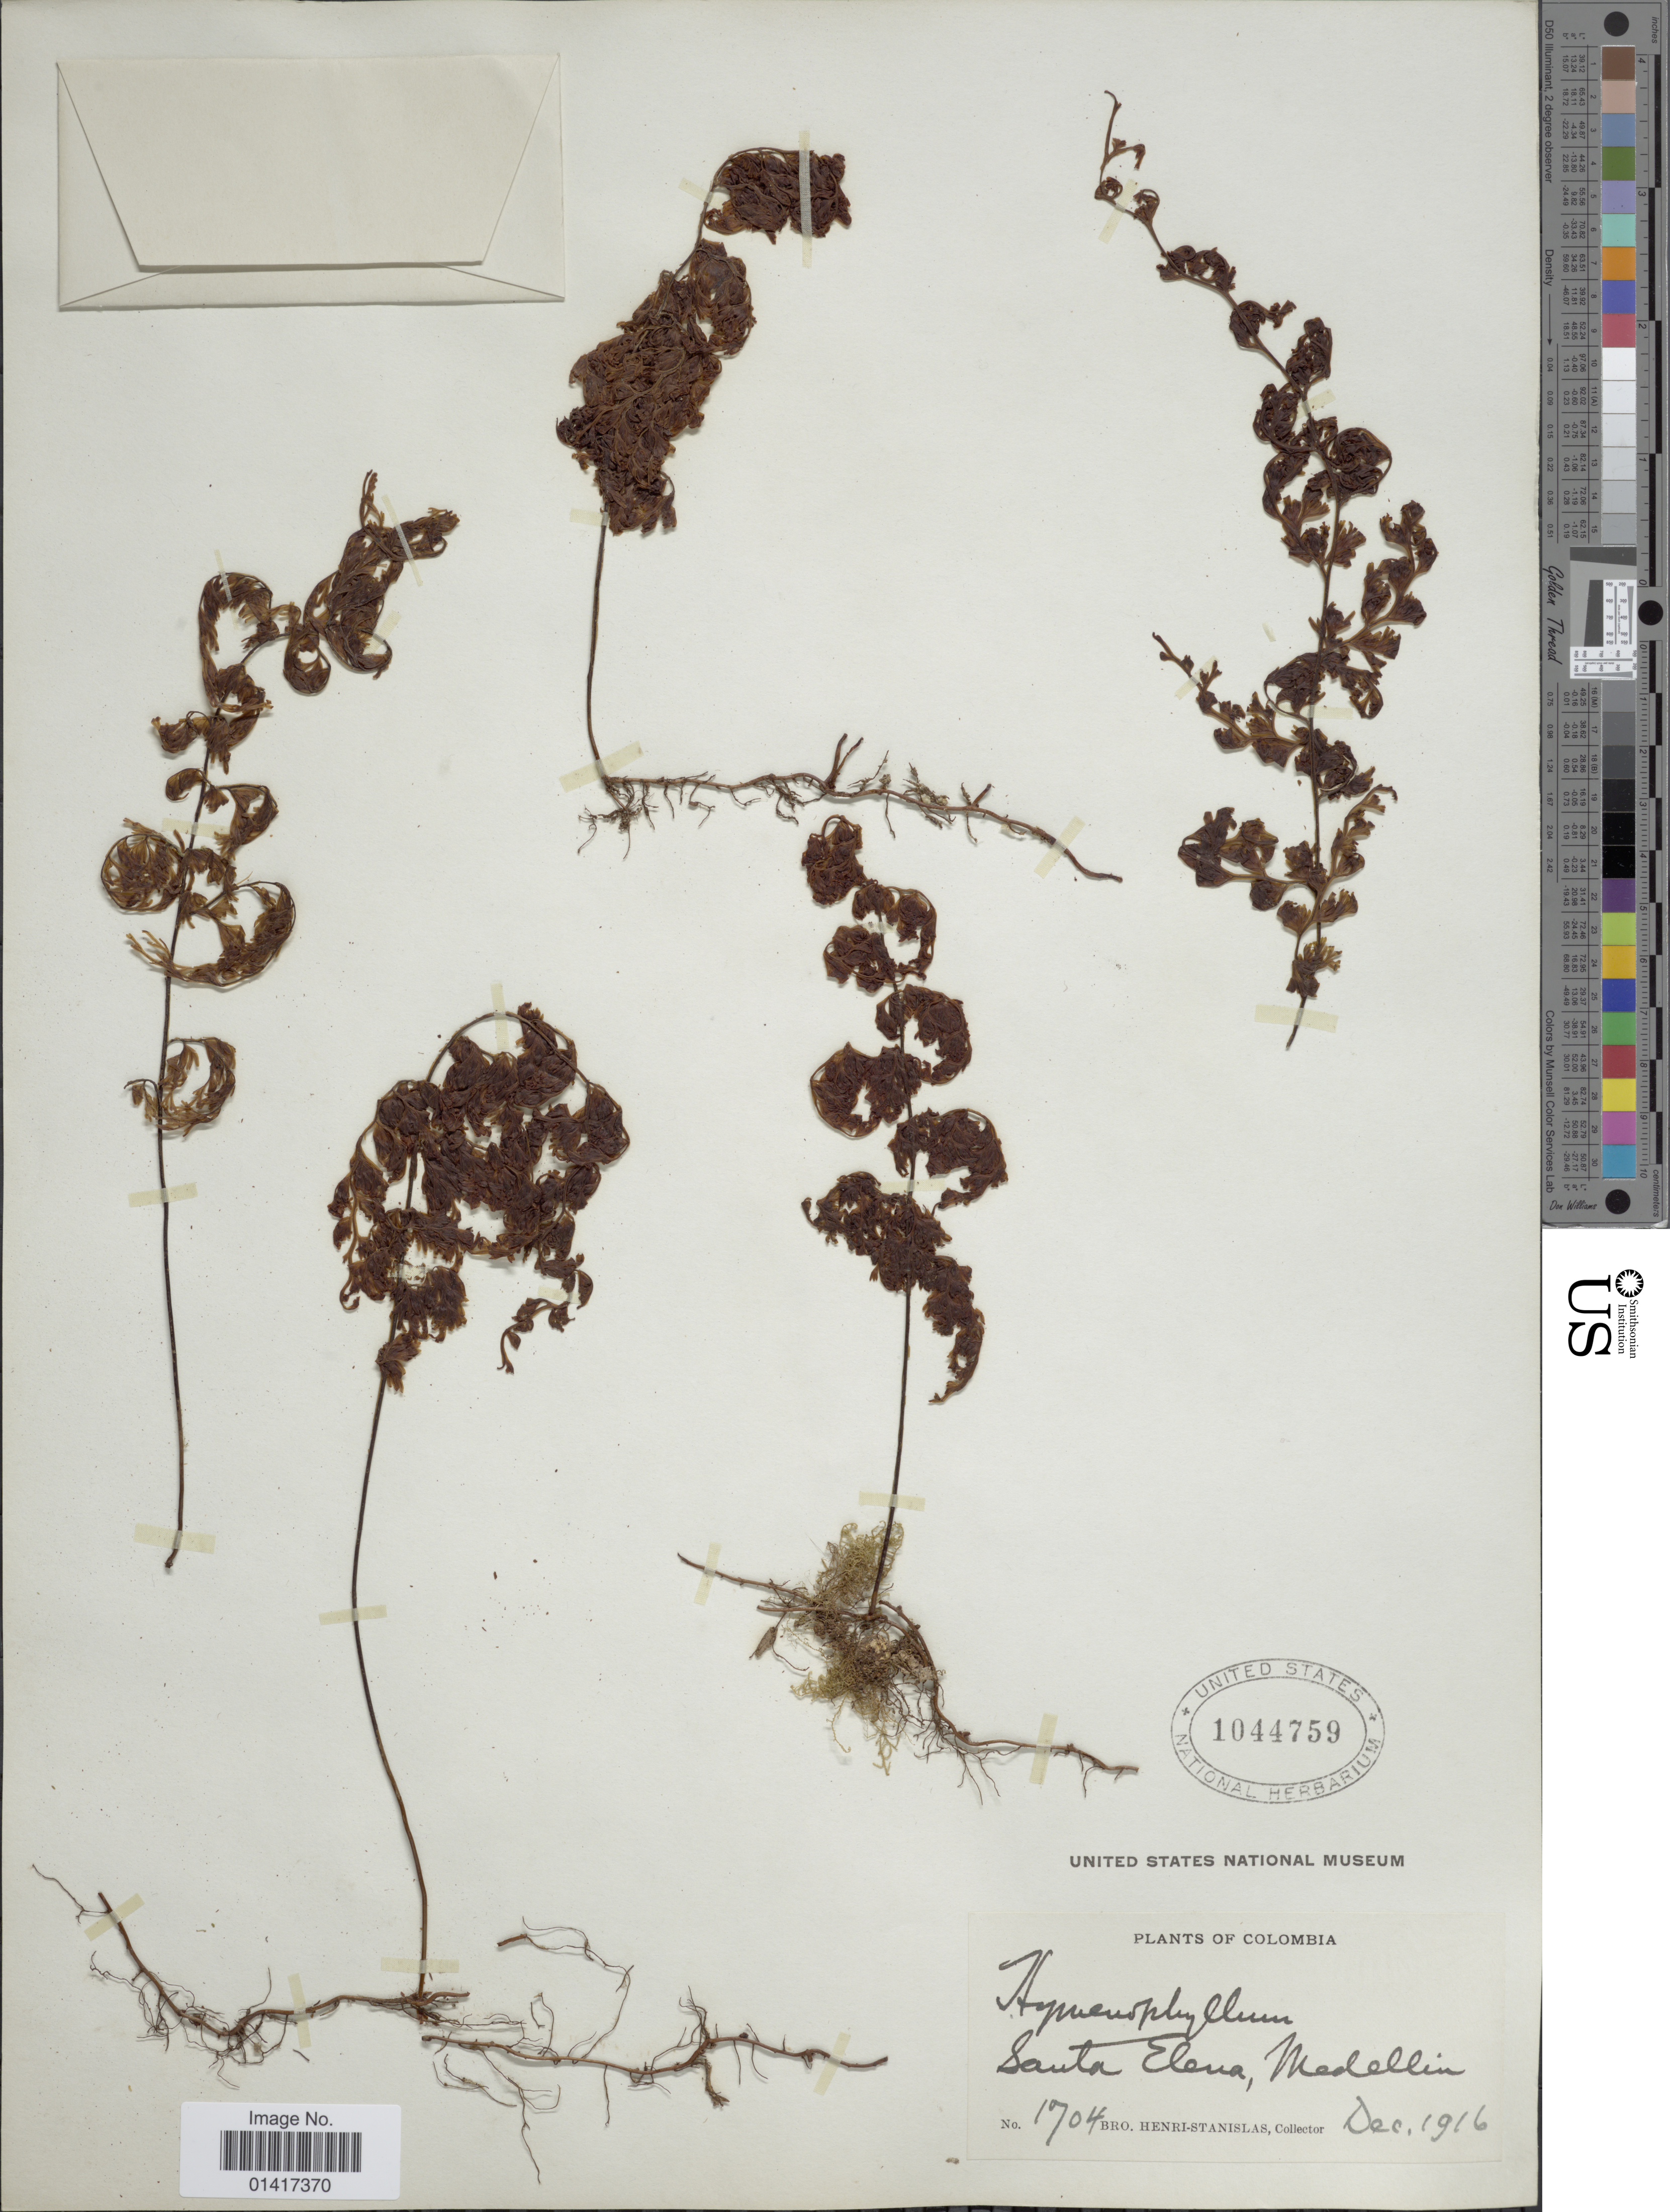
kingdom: Plantae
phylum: Tracheophyta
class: Polypodiopsida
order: Hymenophyllales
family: Hymenophyllaceae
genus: Hymenophyllum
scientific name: Hymenophyllum sp.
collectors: Henri-Stanislas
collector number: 1704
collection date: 1916-12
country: Colombia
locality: Santa Elena, Medellin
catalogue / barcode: US 1044759